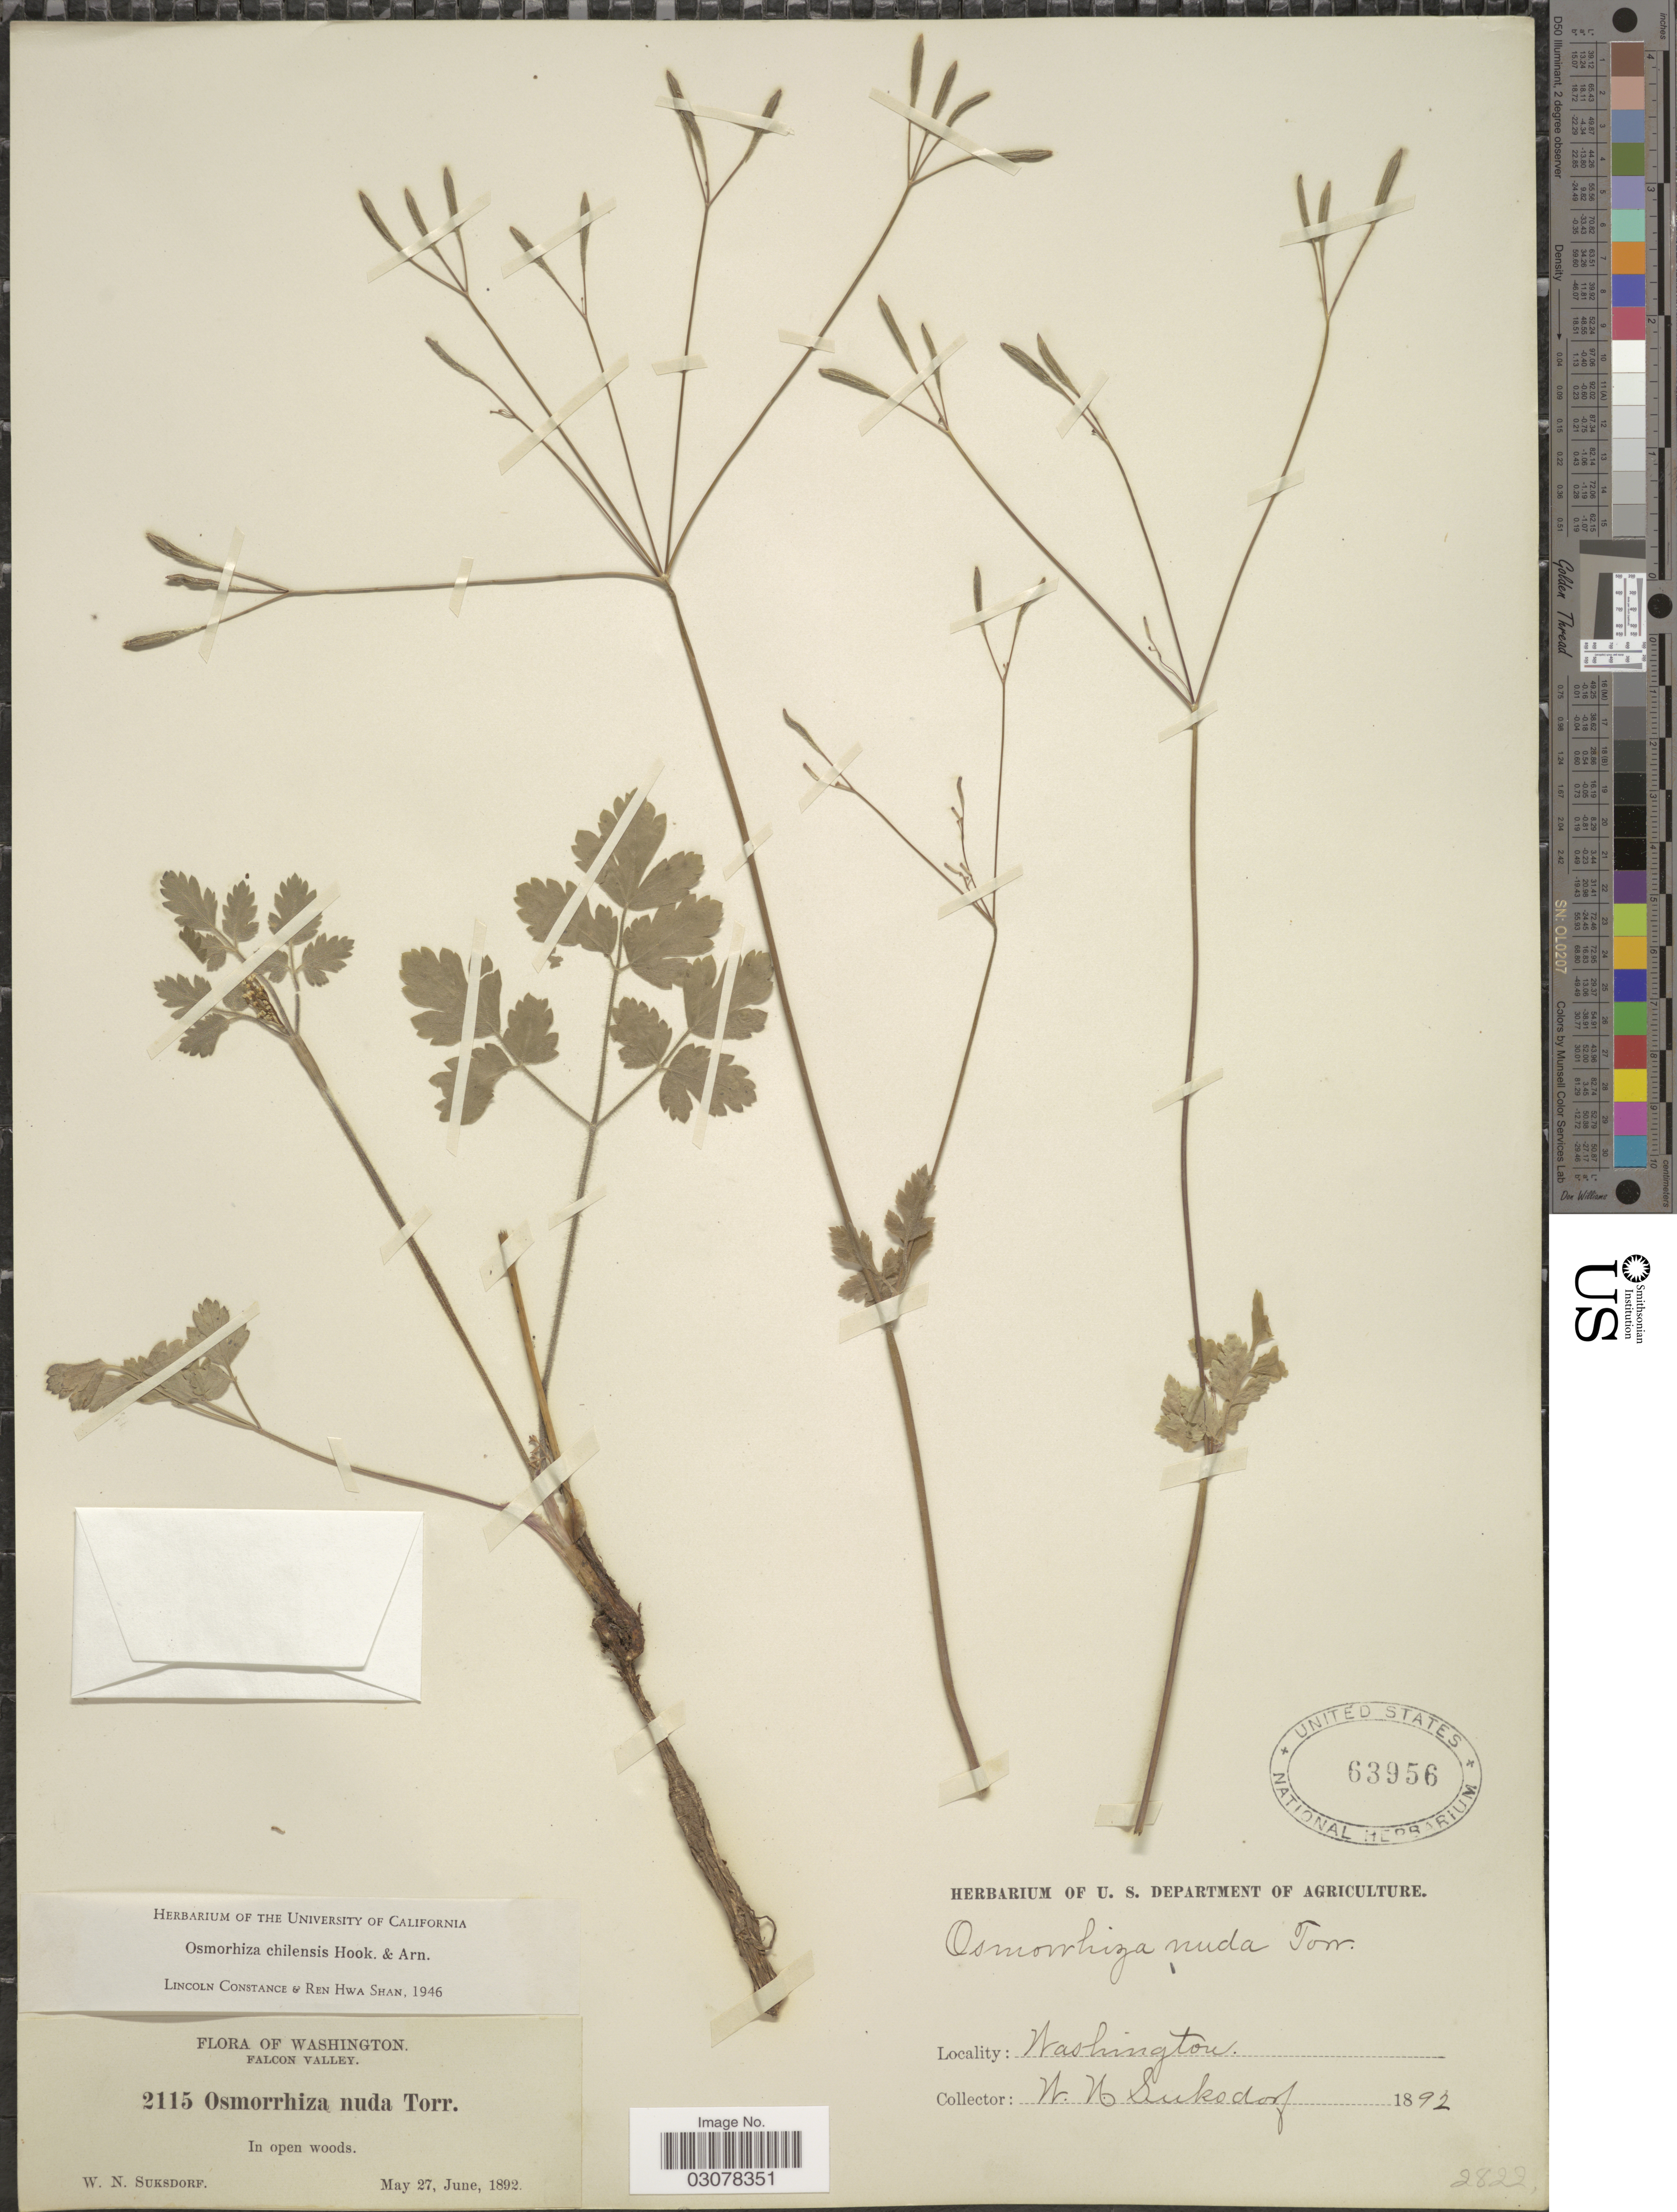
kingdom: Plantae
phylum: Tracheophyta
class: Magnoliopsida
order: Apiales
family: Apiaceae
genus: Osmorhiza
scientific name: Osmorhiza chilensis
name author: Hook. & Arn.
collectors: W. N. Suksdorf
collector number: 2115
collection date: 1892-05-27/1892-06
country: United States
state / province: Washington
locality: Falcon Valley.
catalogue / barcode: US 63956